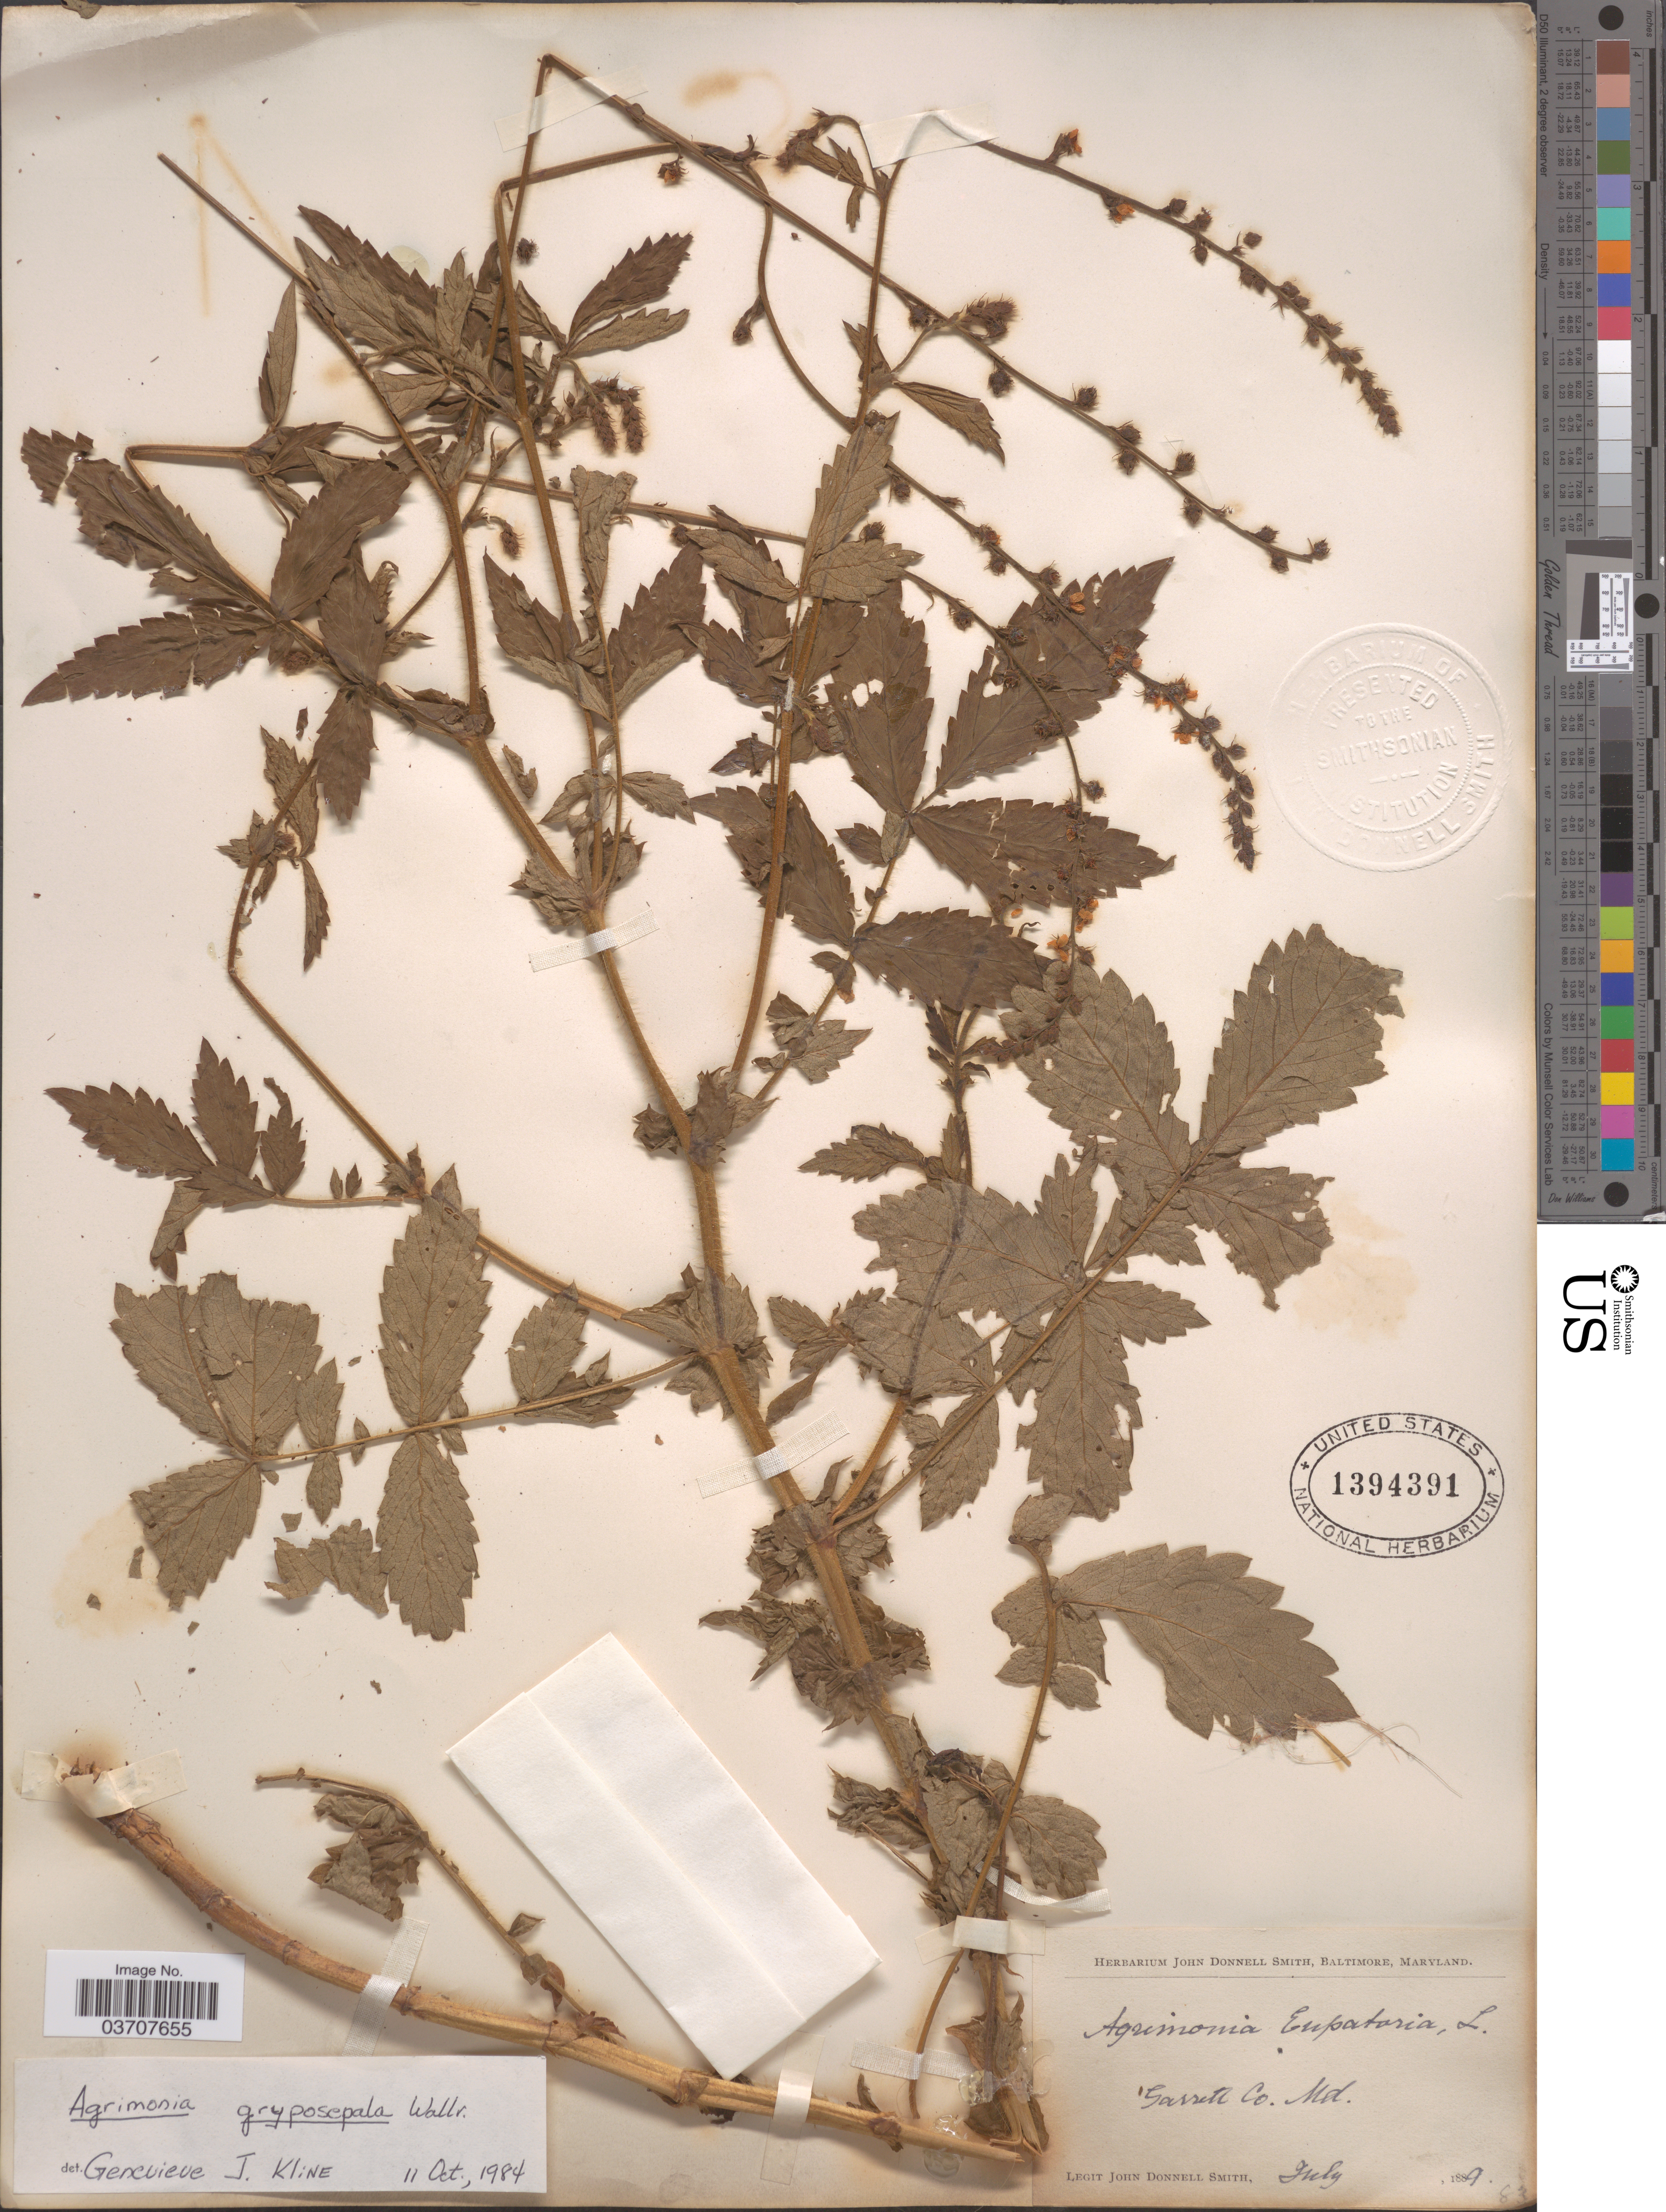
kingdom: Plantae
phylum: Tracheophyta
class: Magnoliopsida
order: Rosales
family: Rosaceae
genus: Agrimonia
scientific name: Agrimonia gryposepala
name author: Wallr.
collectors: J. Donnell Smith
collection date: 1889-07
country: United States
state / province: Maryland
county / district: Garrett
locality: Garrett Co.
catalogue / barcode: US 1394391